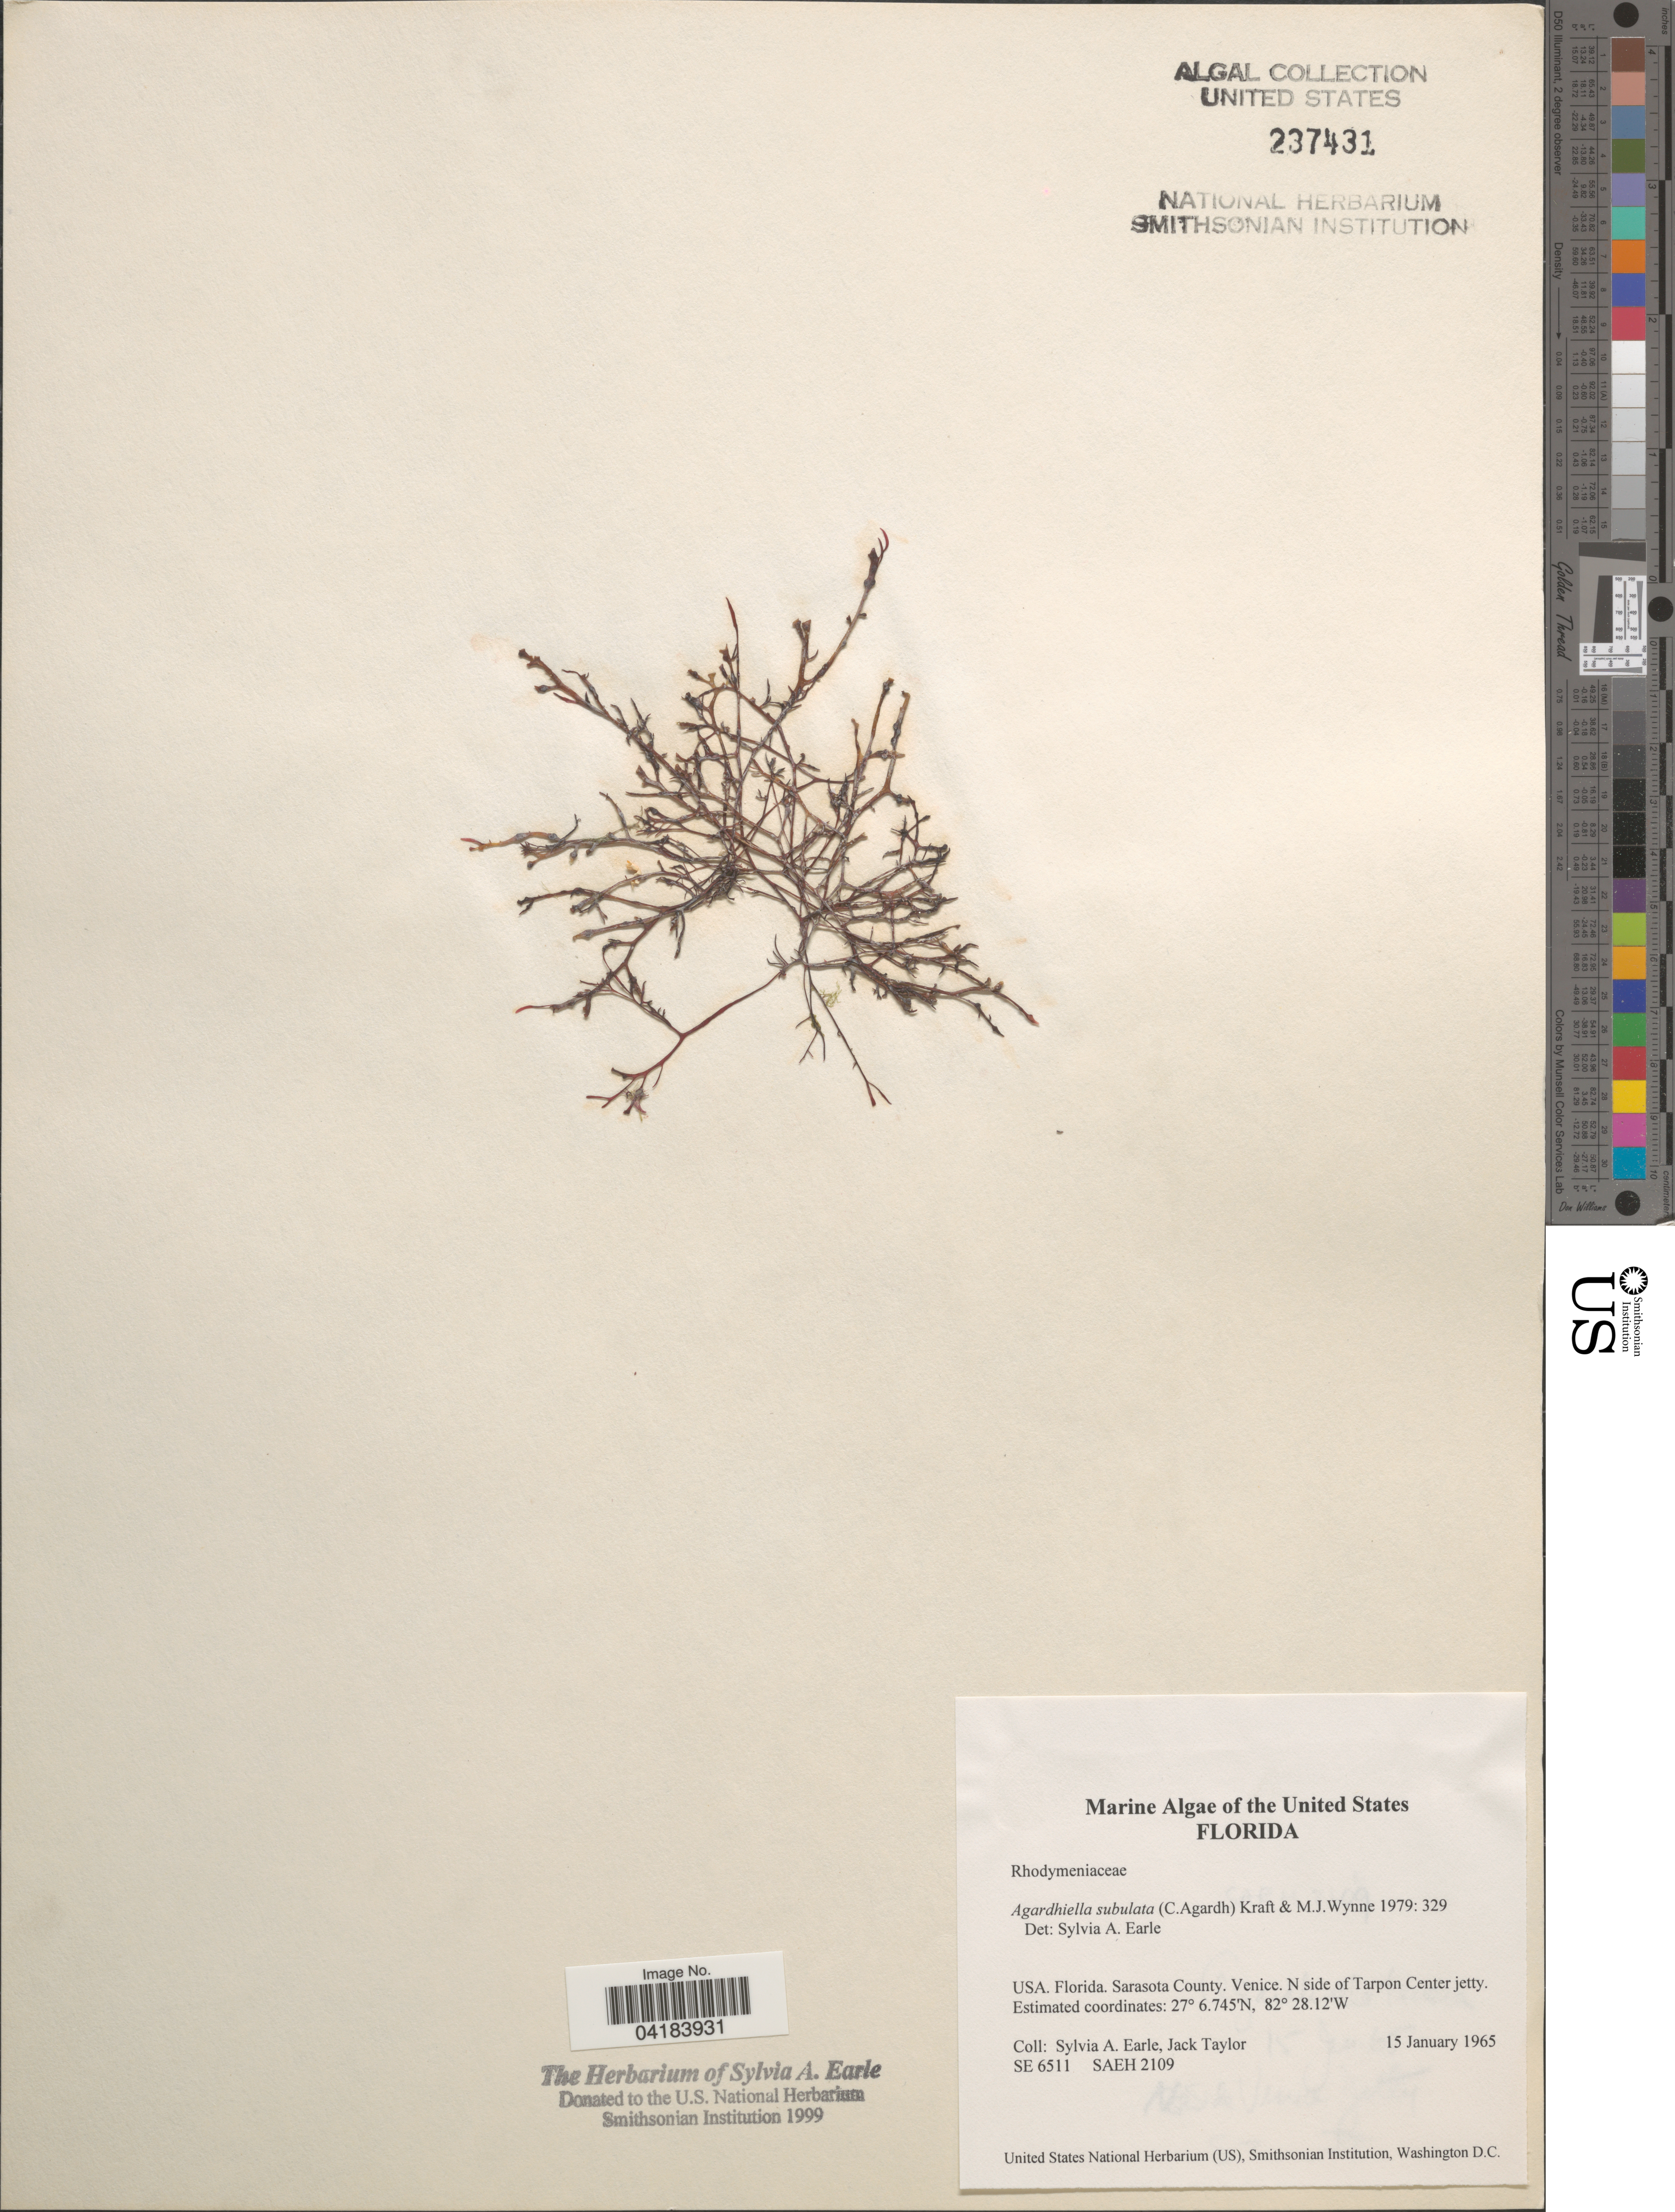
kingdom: Plantae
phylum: Rhodophyta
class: Florideophyceae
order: Gigartinales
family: Solieriaceae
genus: Agardhiella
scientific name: Agardhiella subulata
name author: (C. Agardh) G.T.Kraft & M.J. Wynne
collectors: S. A. Earle & J. Taylor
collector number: SE6511/SAEH2109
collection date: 1965-01-15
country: United States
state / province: Florida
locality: Sarasota County. Venice. N side of Tarpon Center jetty.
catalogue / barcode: US 237431